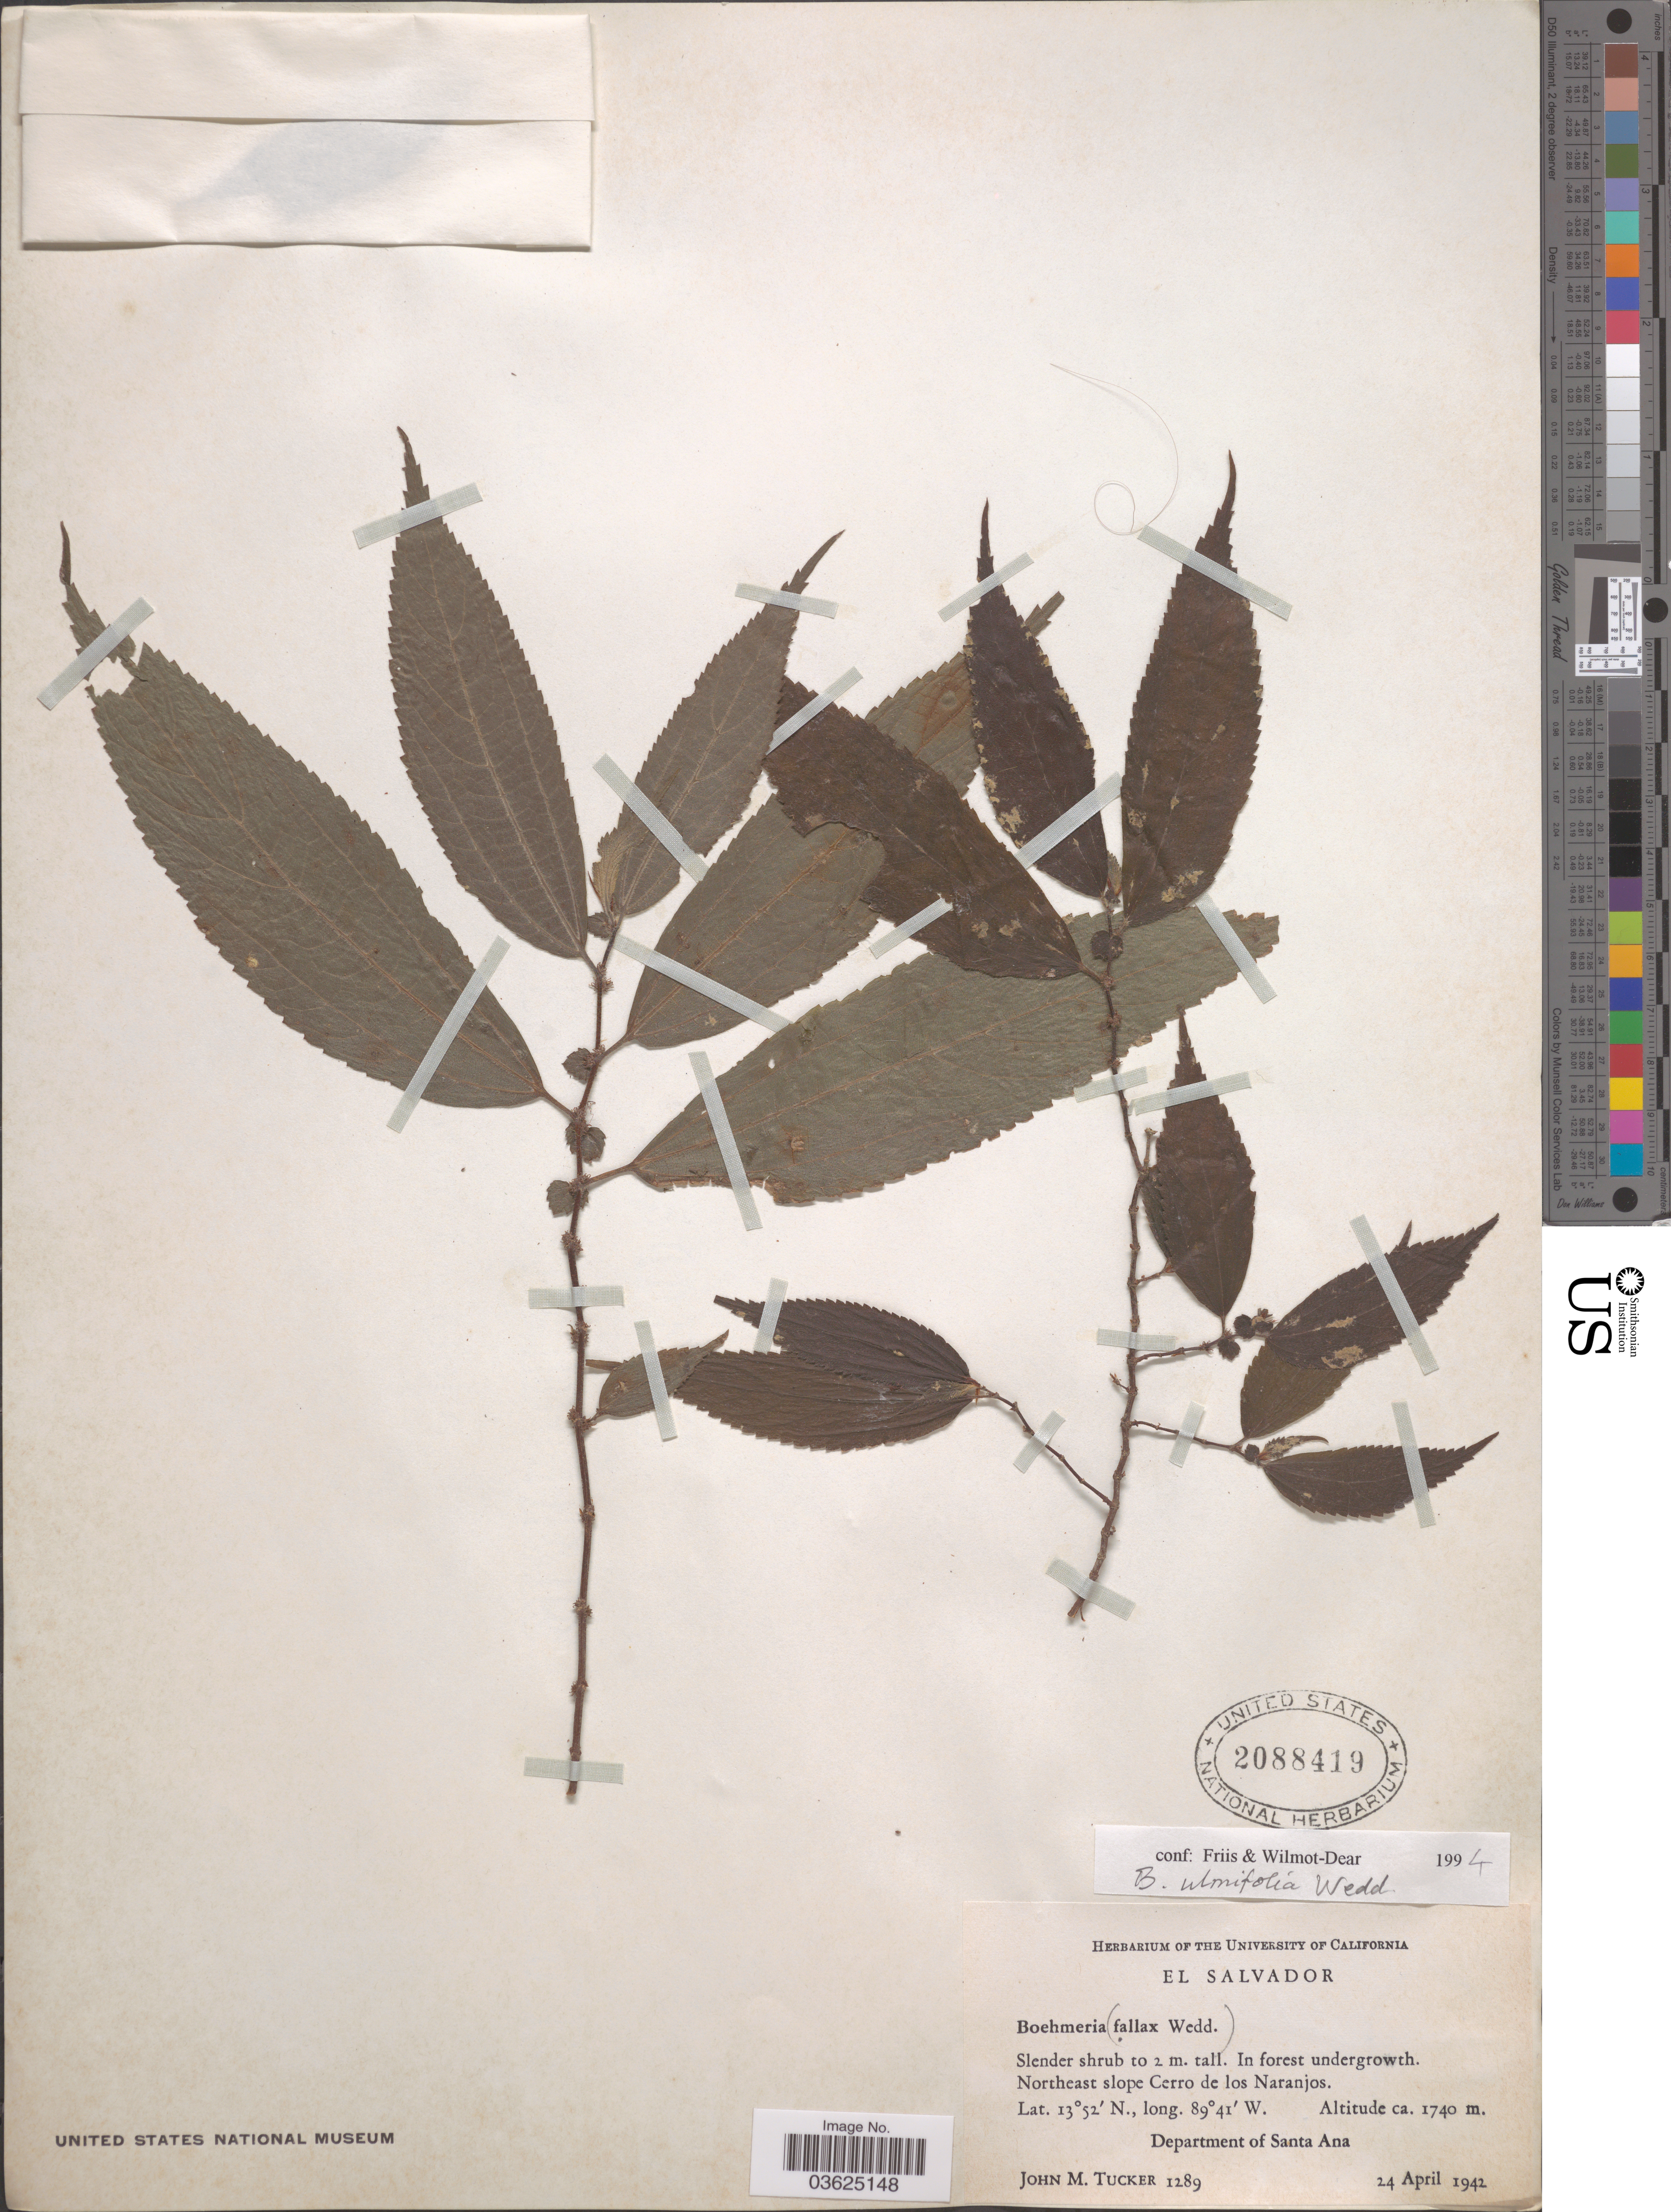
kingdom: Plantae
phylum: Tracheophyta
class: Magnoliopsida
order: Rosales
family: Urticaceae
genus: Boehmeria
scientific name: Boehmeria ulmifolia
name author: Wedd.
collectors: J. M. Tucker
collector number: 1289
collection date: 1942-04-24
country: El Salvador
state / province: Santa Ana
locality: Northeast slope Cerro de los Naranjos. Department of Santa Ana.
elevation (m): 1740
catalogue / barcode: US 2088419